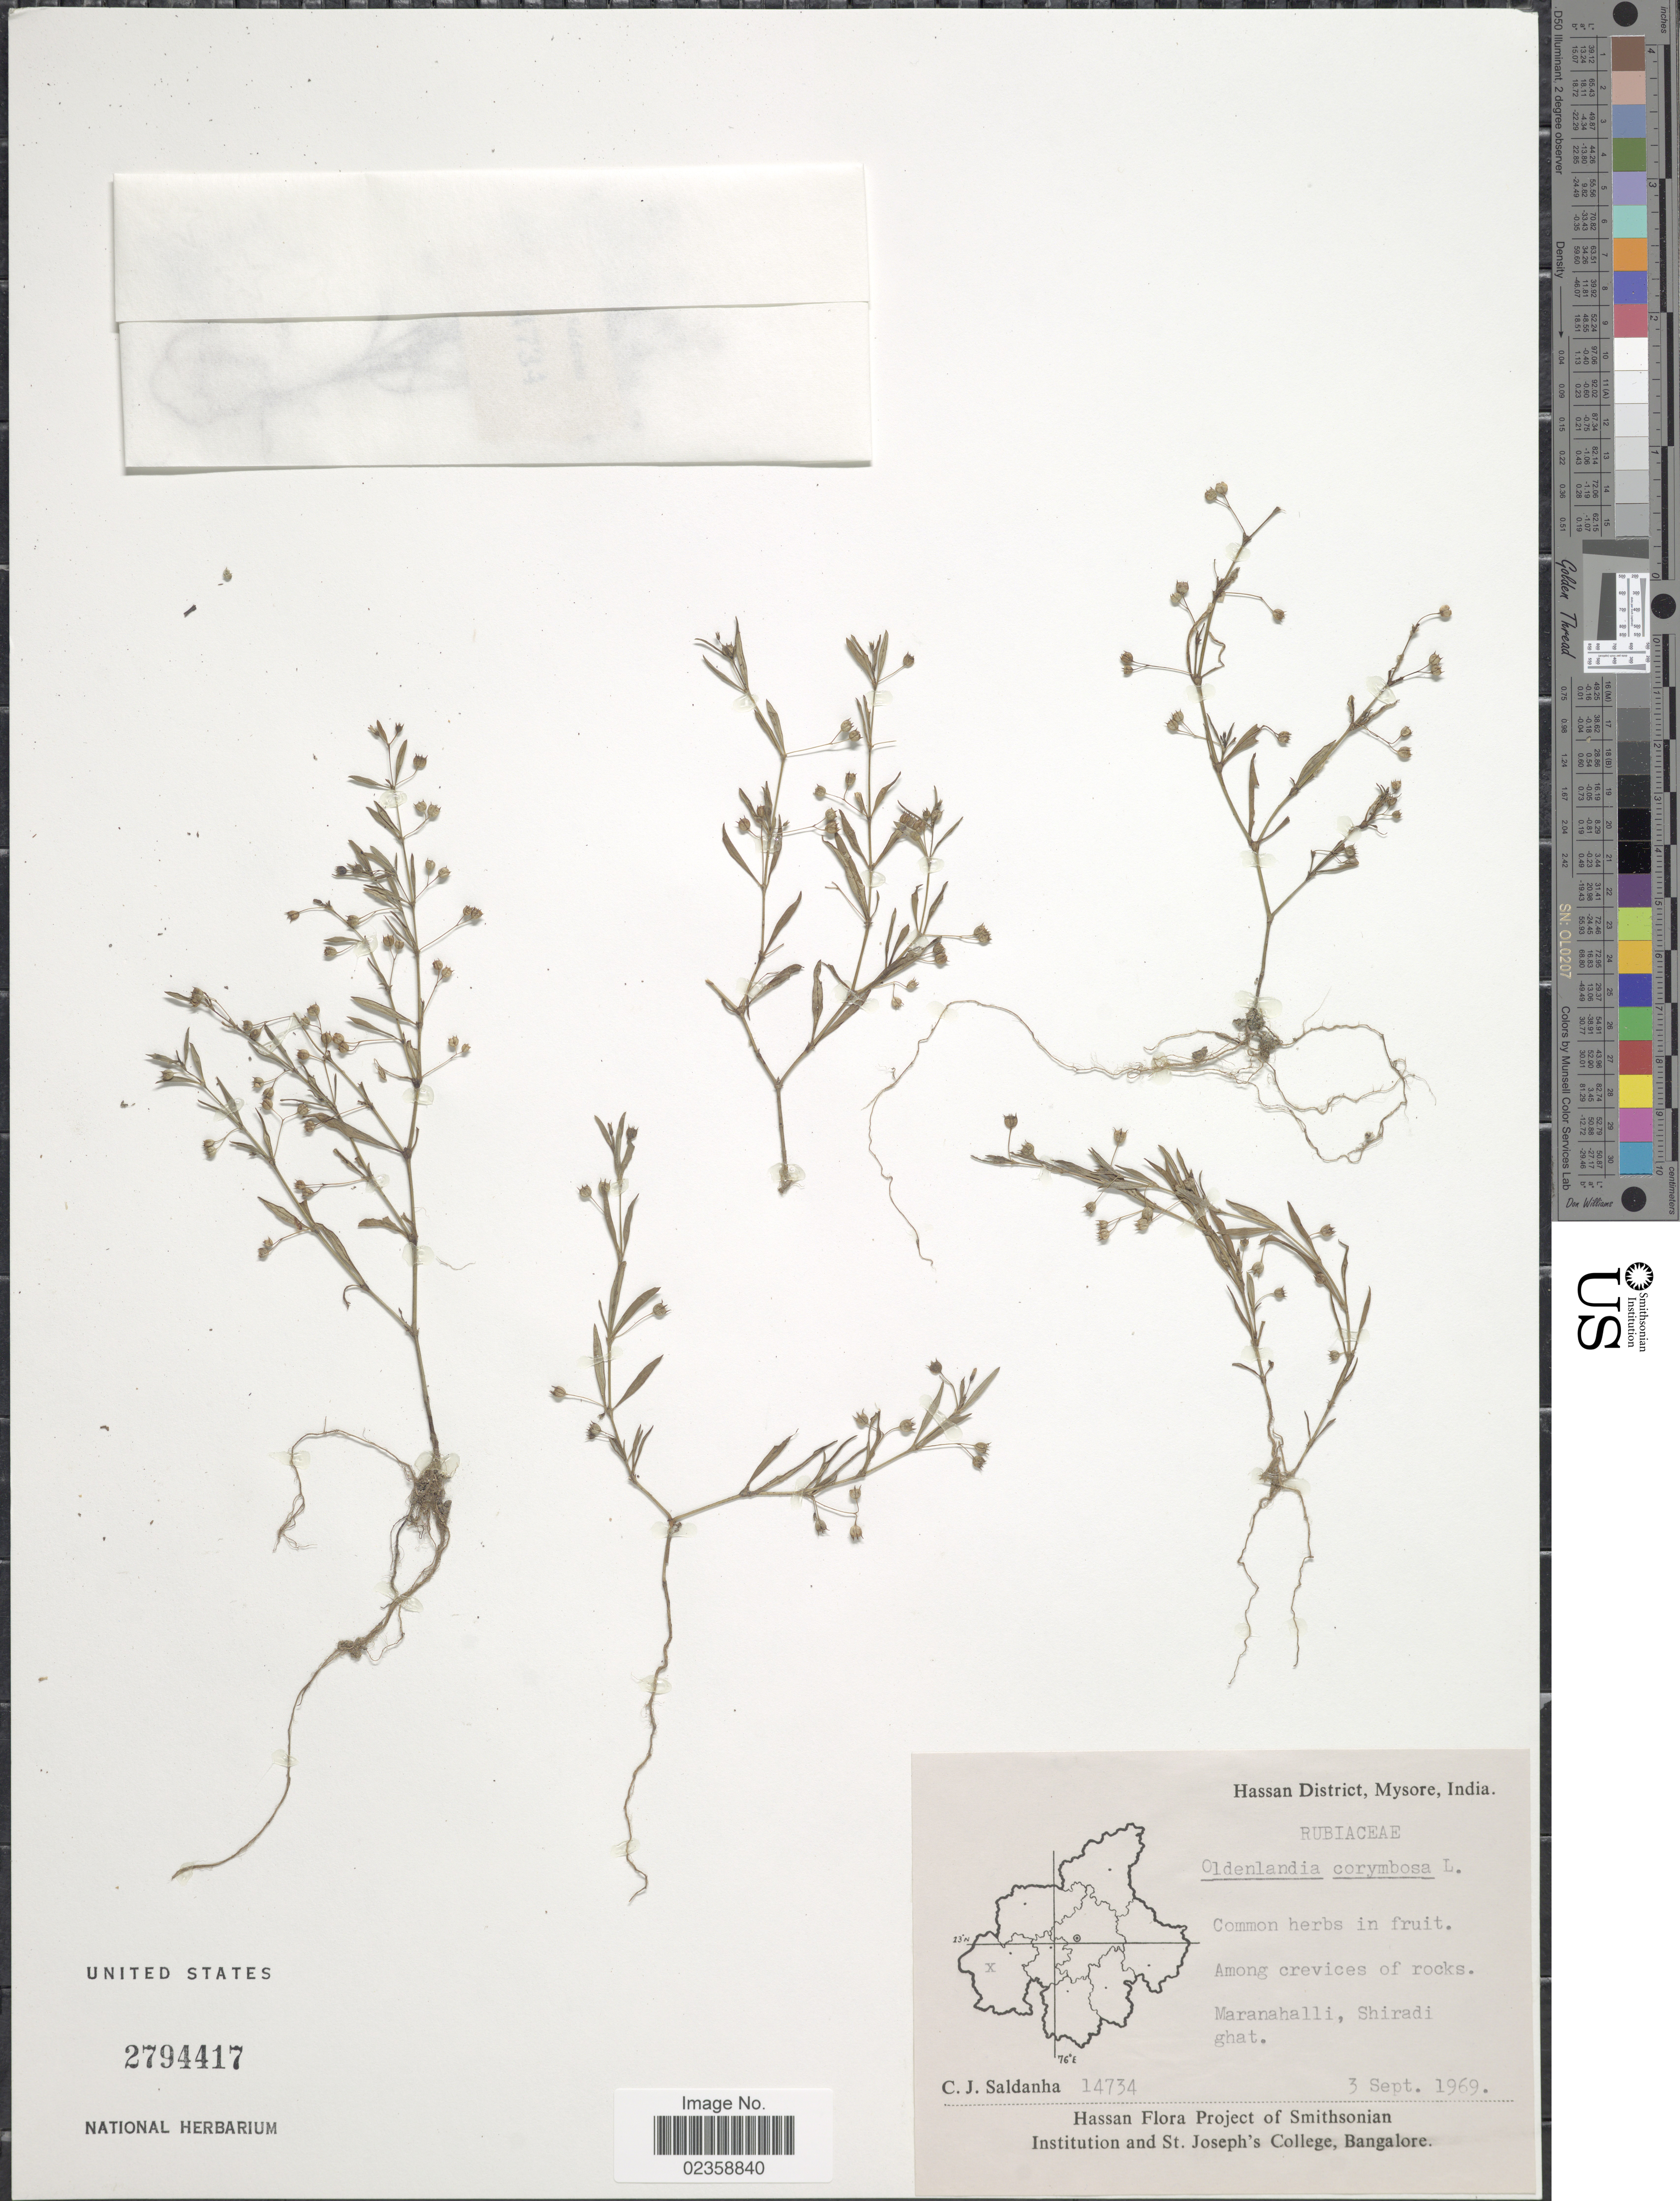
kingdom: Plantae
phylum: Tracheophyta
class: Magnoliopsida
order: Gentianales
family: Rubiaceae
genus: Oldenlandia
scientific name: Oldenlandia corymbosa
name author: L.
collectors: C. J. Saldanha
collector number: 14734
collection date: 1969-09-03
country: India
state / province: Karnataka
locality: Hassan District, Mysore. Maranahalli, Shiradi ghat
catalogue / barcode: US 2794417